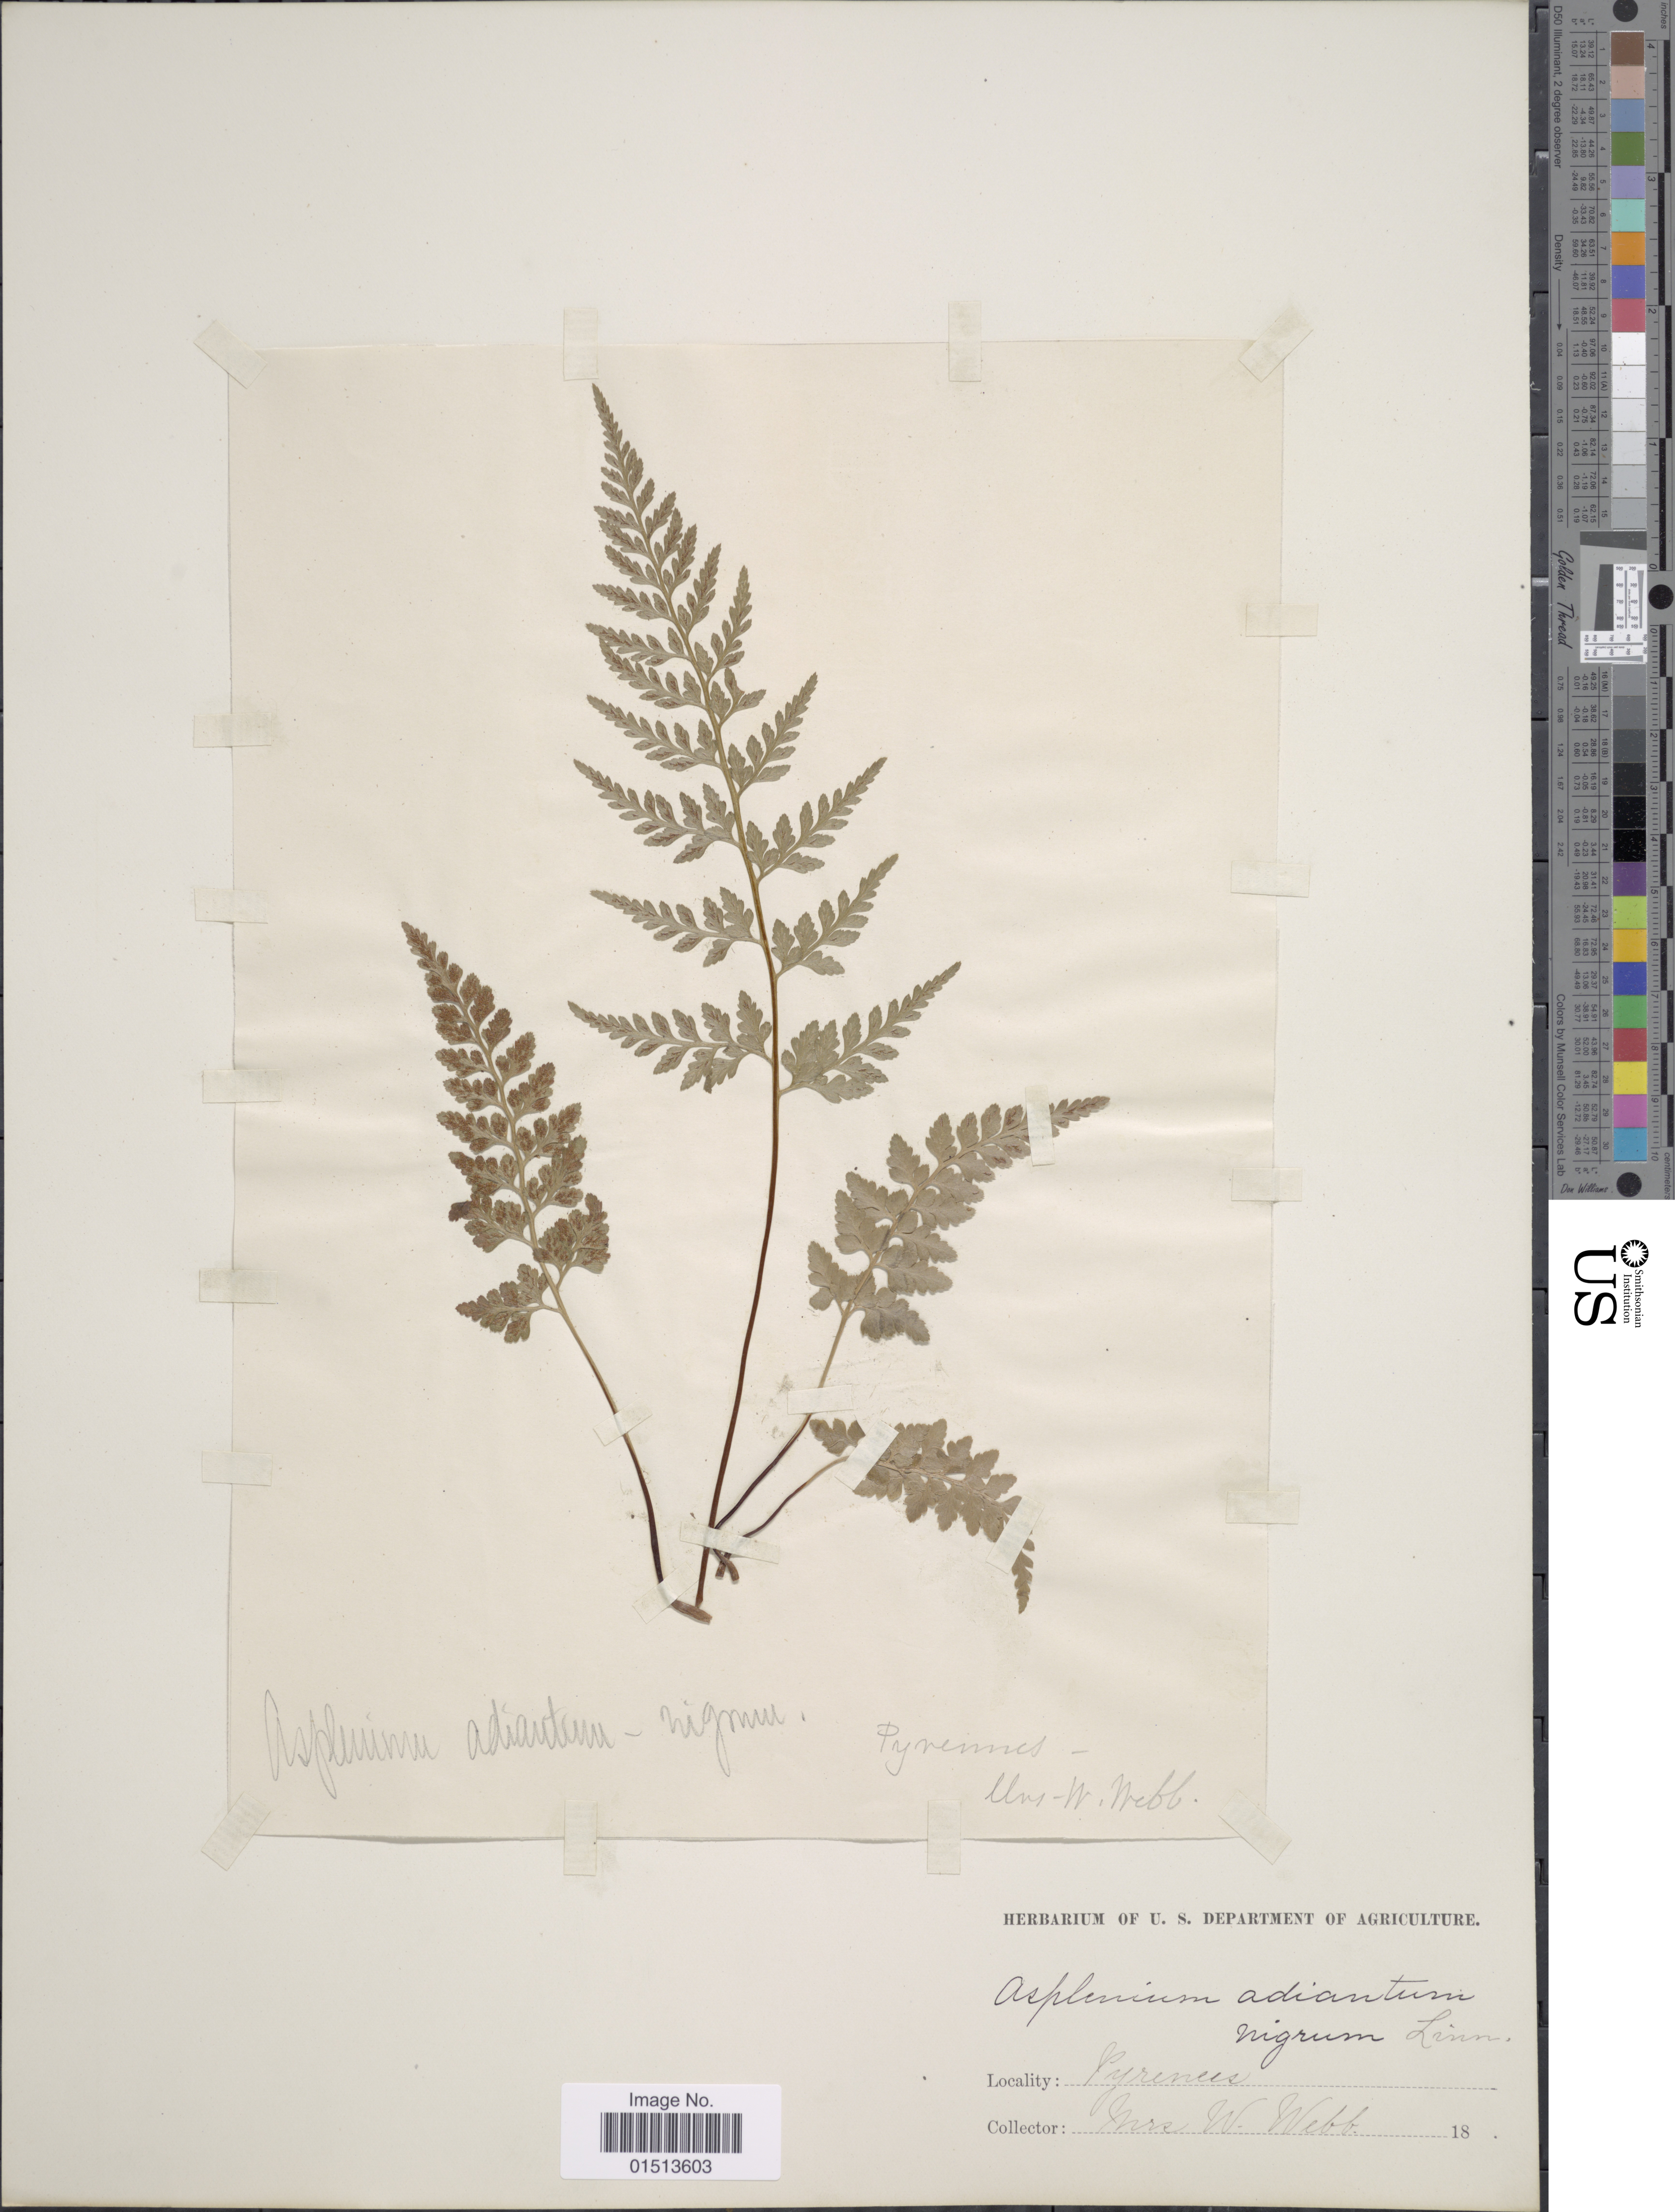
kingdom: Plantae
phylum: Tracheophyta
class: Polypodiopsida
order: Polypodiales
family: Aspleniaceae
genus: Asplenium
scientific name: Asplenium adiantum-nigrum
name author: L.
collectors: W. Webb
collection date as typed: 18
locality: Pyrenees.